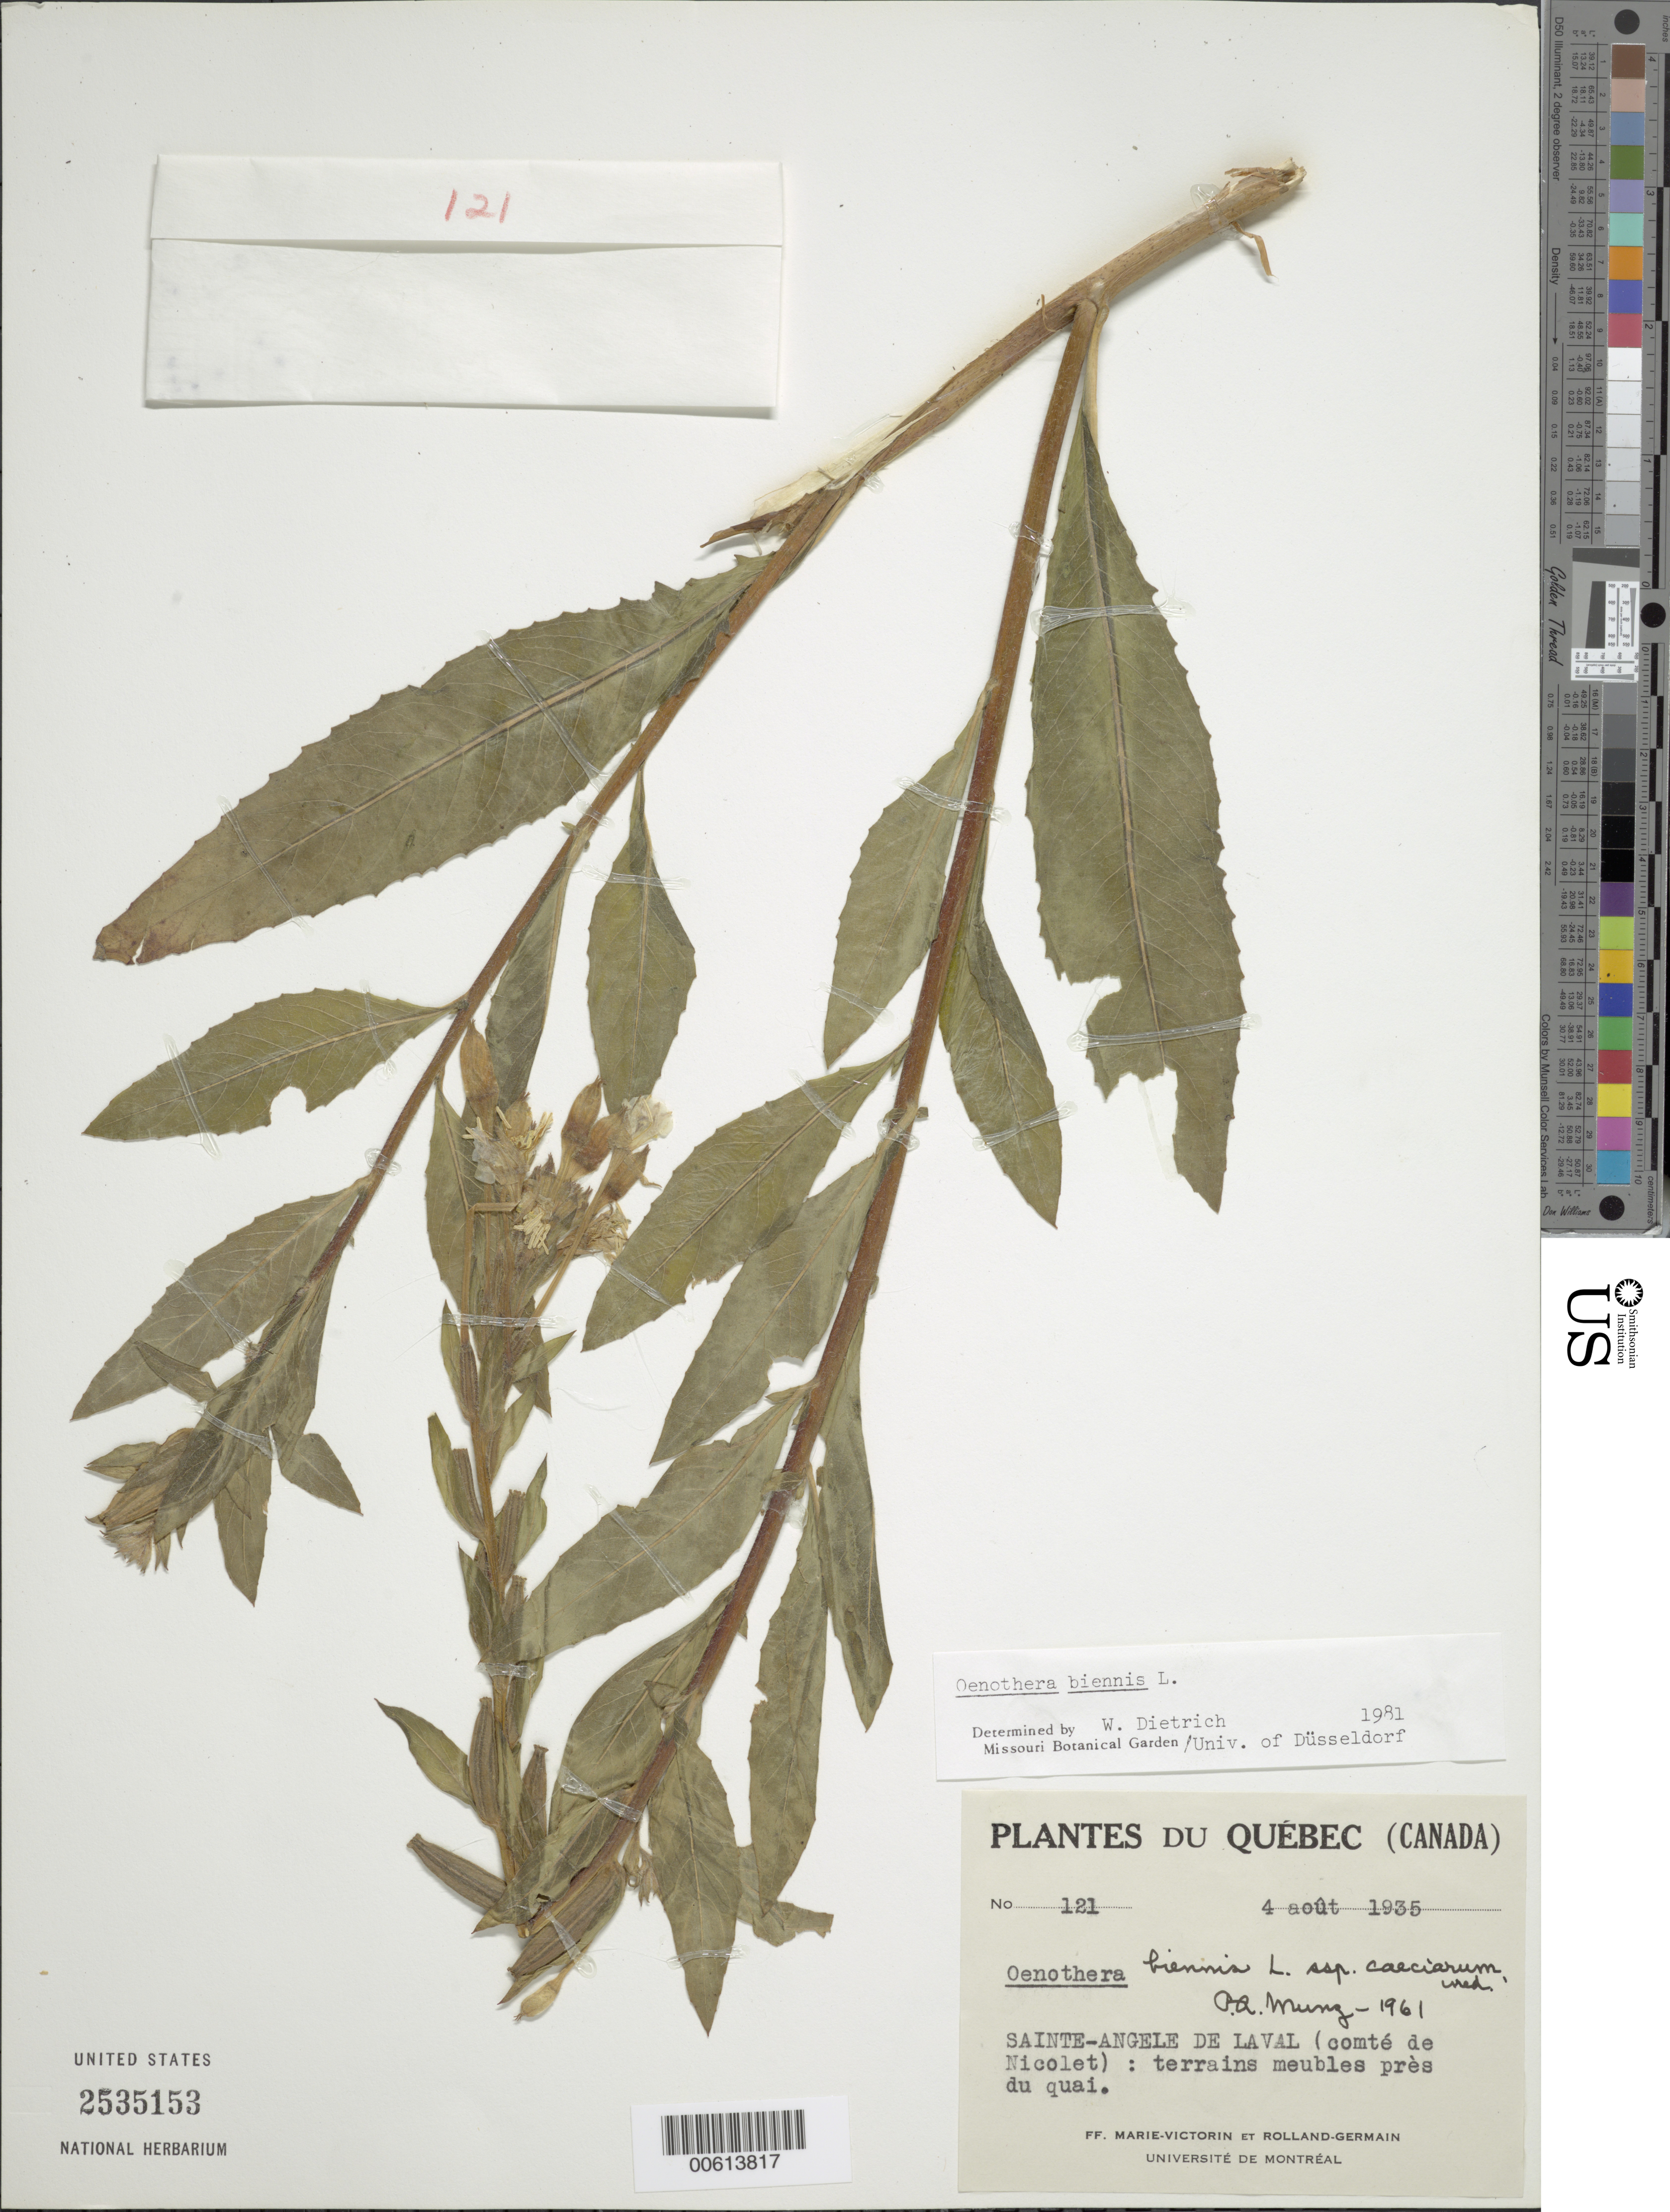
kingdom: Plantae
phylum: Tracheophyta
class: Magnoliopsida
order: Myrtales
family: Onagraceae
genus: Oenothera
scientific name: Oenothera biennis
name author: L.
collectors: Fr. Marie-Victorin & Rolland-Germain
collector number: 121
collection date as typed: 04 Aug 1935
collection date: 1935-08-04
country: Canada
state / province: Quebec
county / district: Bécancour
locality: Sainte-Angèle-de-Laval, comte de Nicolet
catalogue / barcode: US 2535153